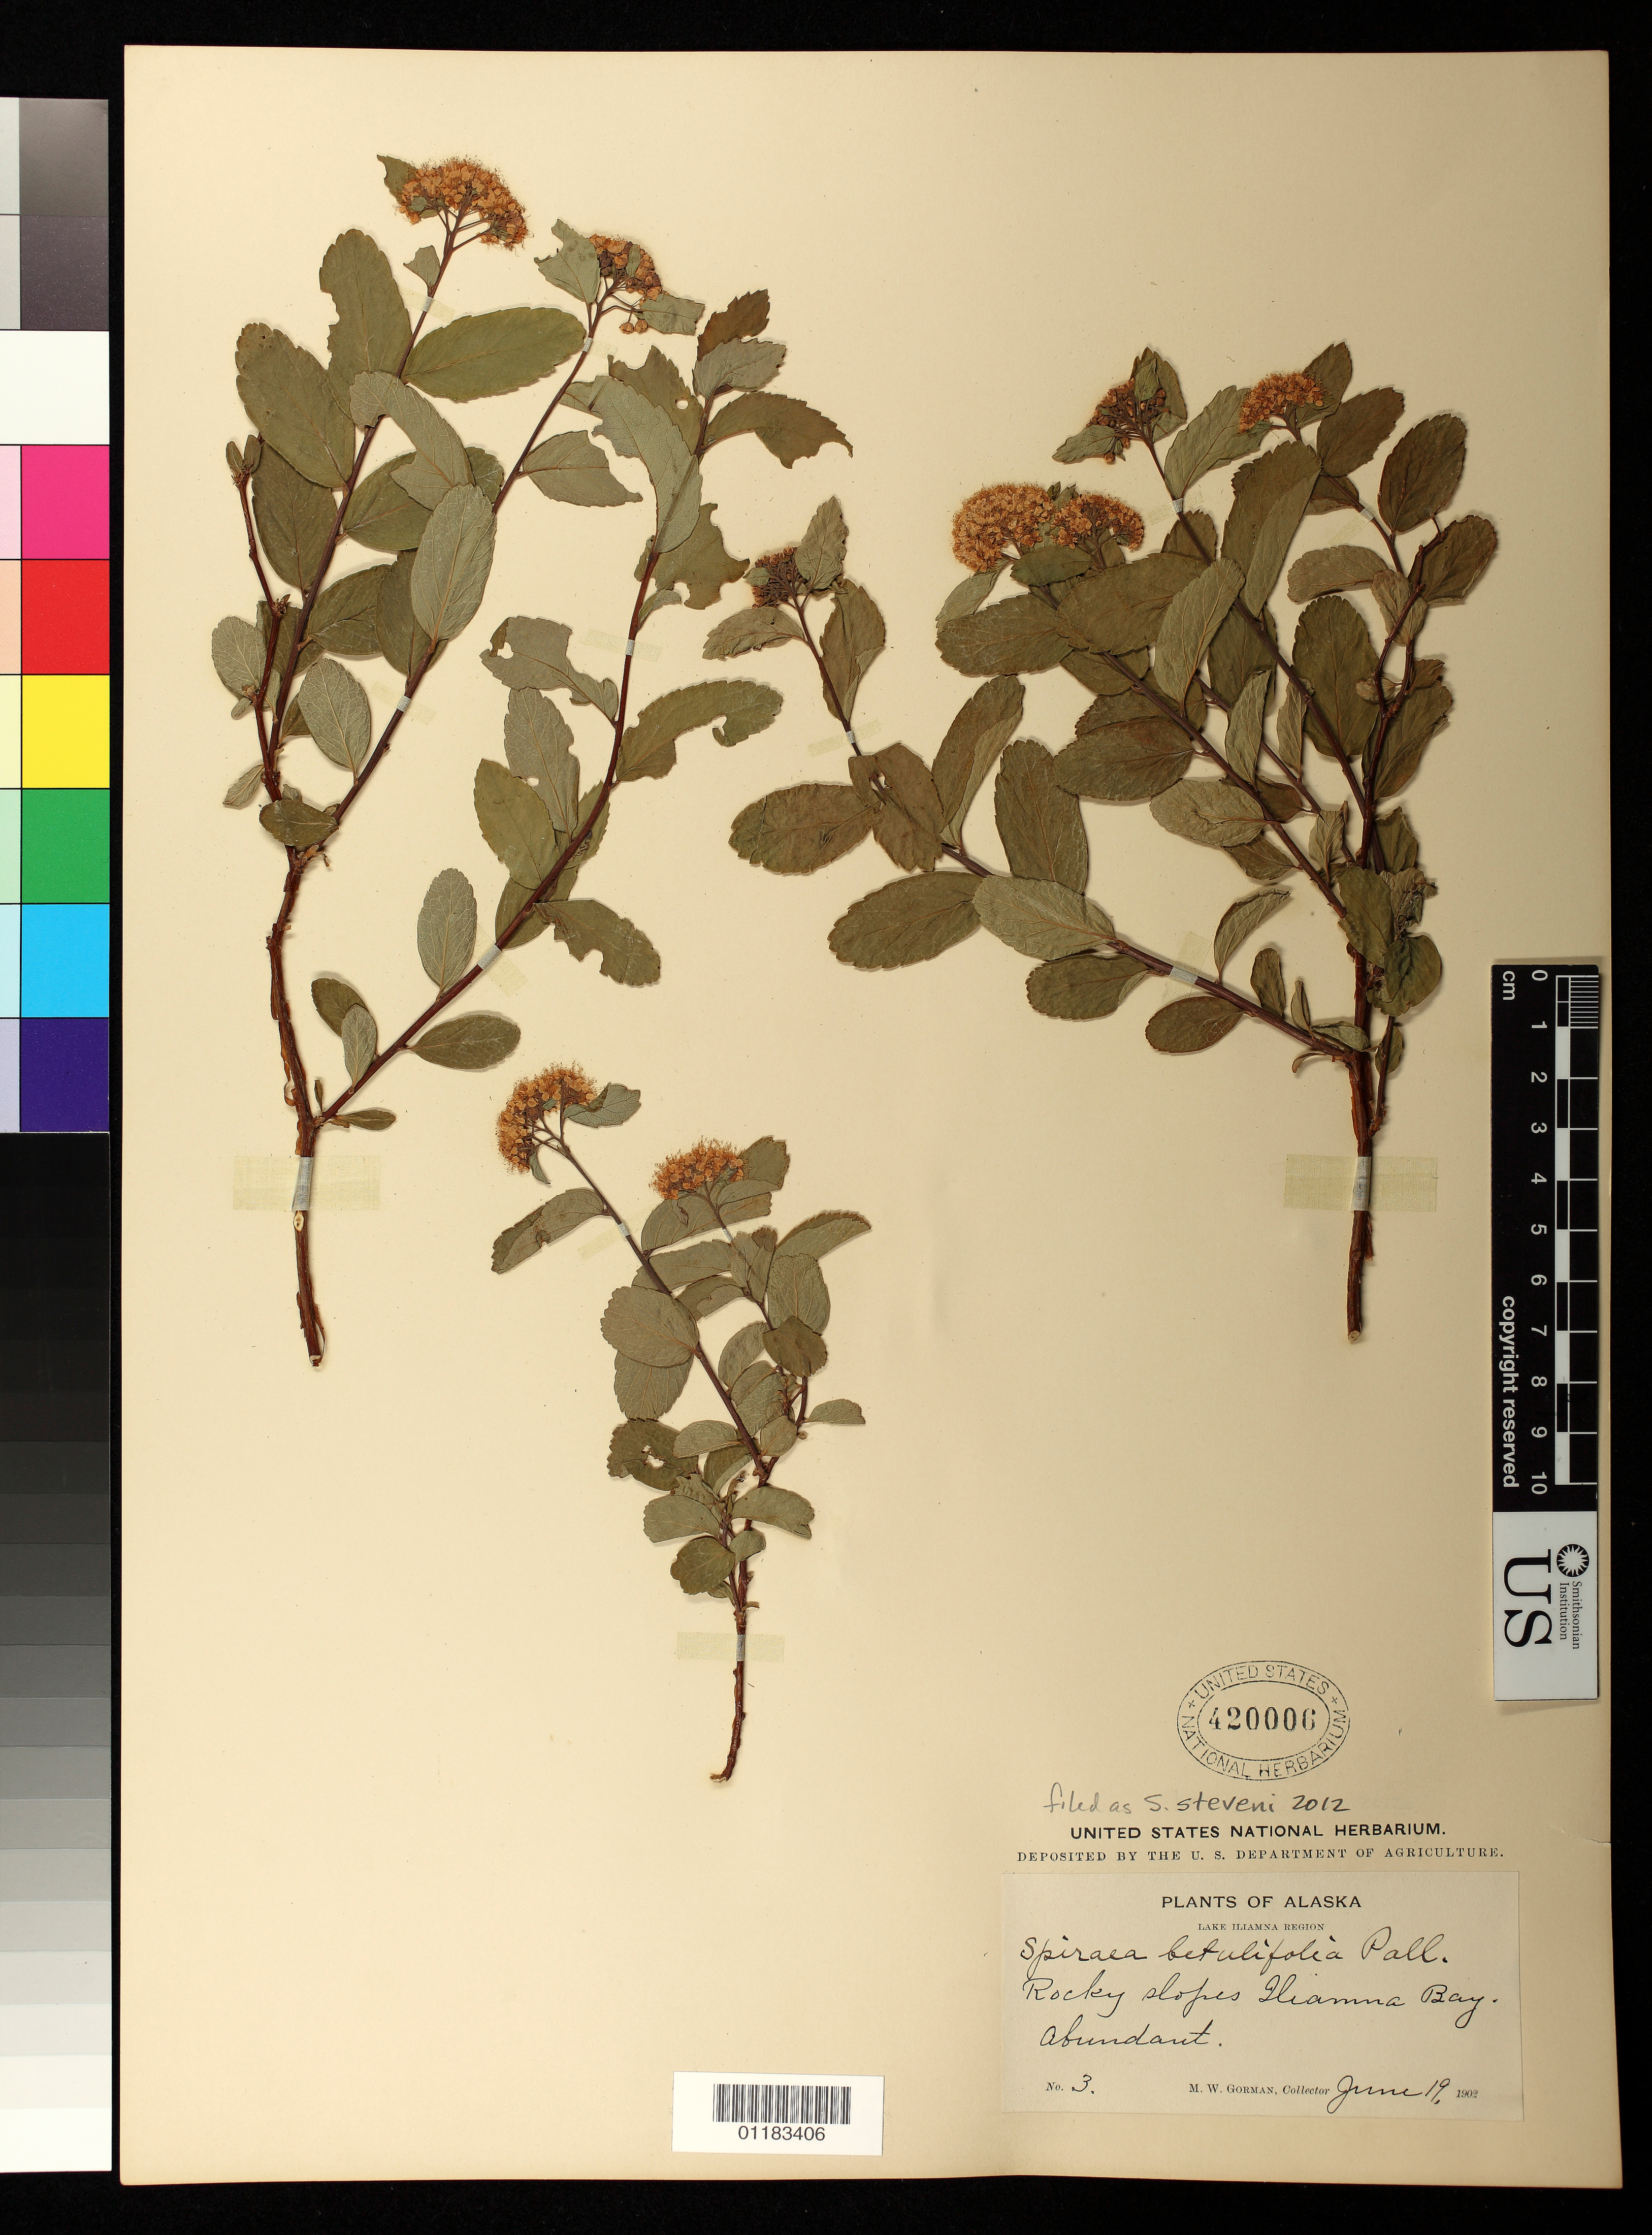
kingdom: Plantae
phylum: Tracheophyta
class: Magnoliopsida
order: Rosales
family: Rosaceae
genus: Spiraea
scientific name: Spiraea stevenii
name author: (C.K. Schneid.) Rydb.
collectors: M. W. Gorman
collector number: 3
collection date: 1902-06-19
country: United States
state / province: Alaska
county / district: Lake and Peninsula Borough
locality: Rocky slopes Iliamna Bay.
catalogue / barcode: US 420006